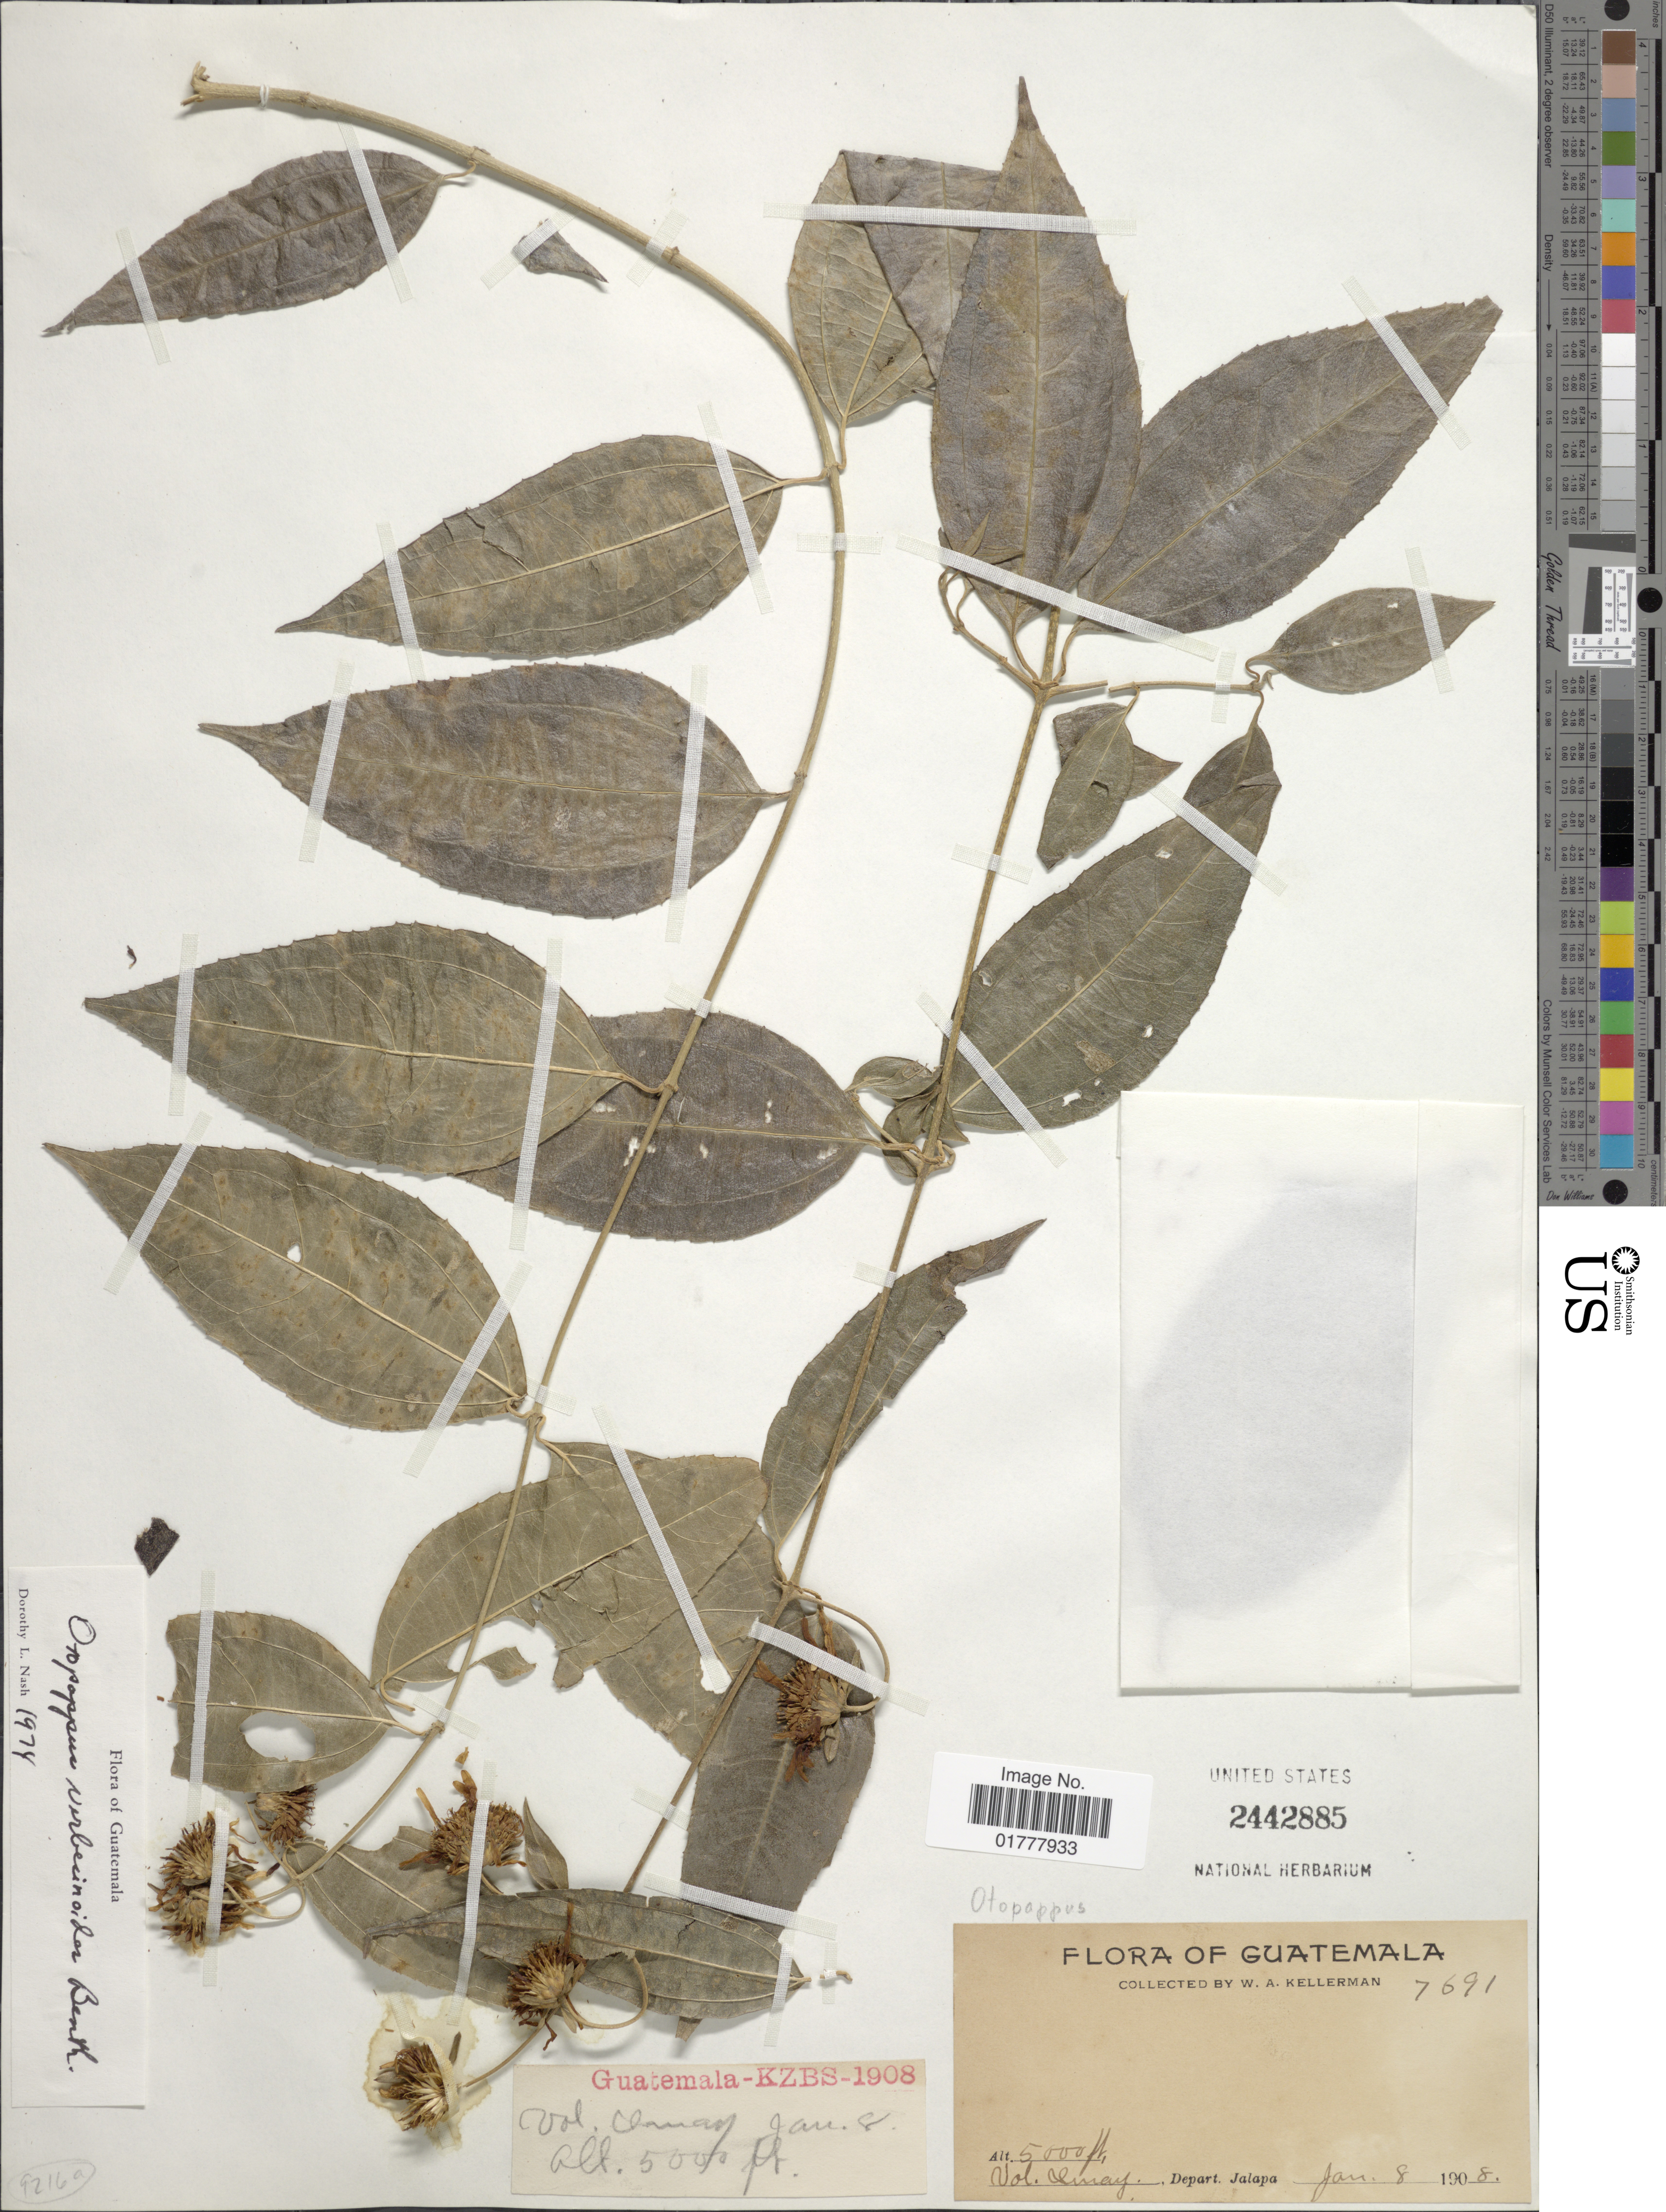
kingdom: Plantae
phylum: Tracheophyta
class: Magnoliopsida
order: Asterales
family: Asteraceae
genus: Otopappus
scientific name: Otopappus verbesinoides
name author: Benth.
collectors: W. Kellerman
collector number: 7691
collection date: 1908-01-08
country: Guatemala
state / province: Jalapa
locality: Vol. Vinay, Depart. Jalapa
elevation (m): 1524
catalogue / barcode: US 2442885